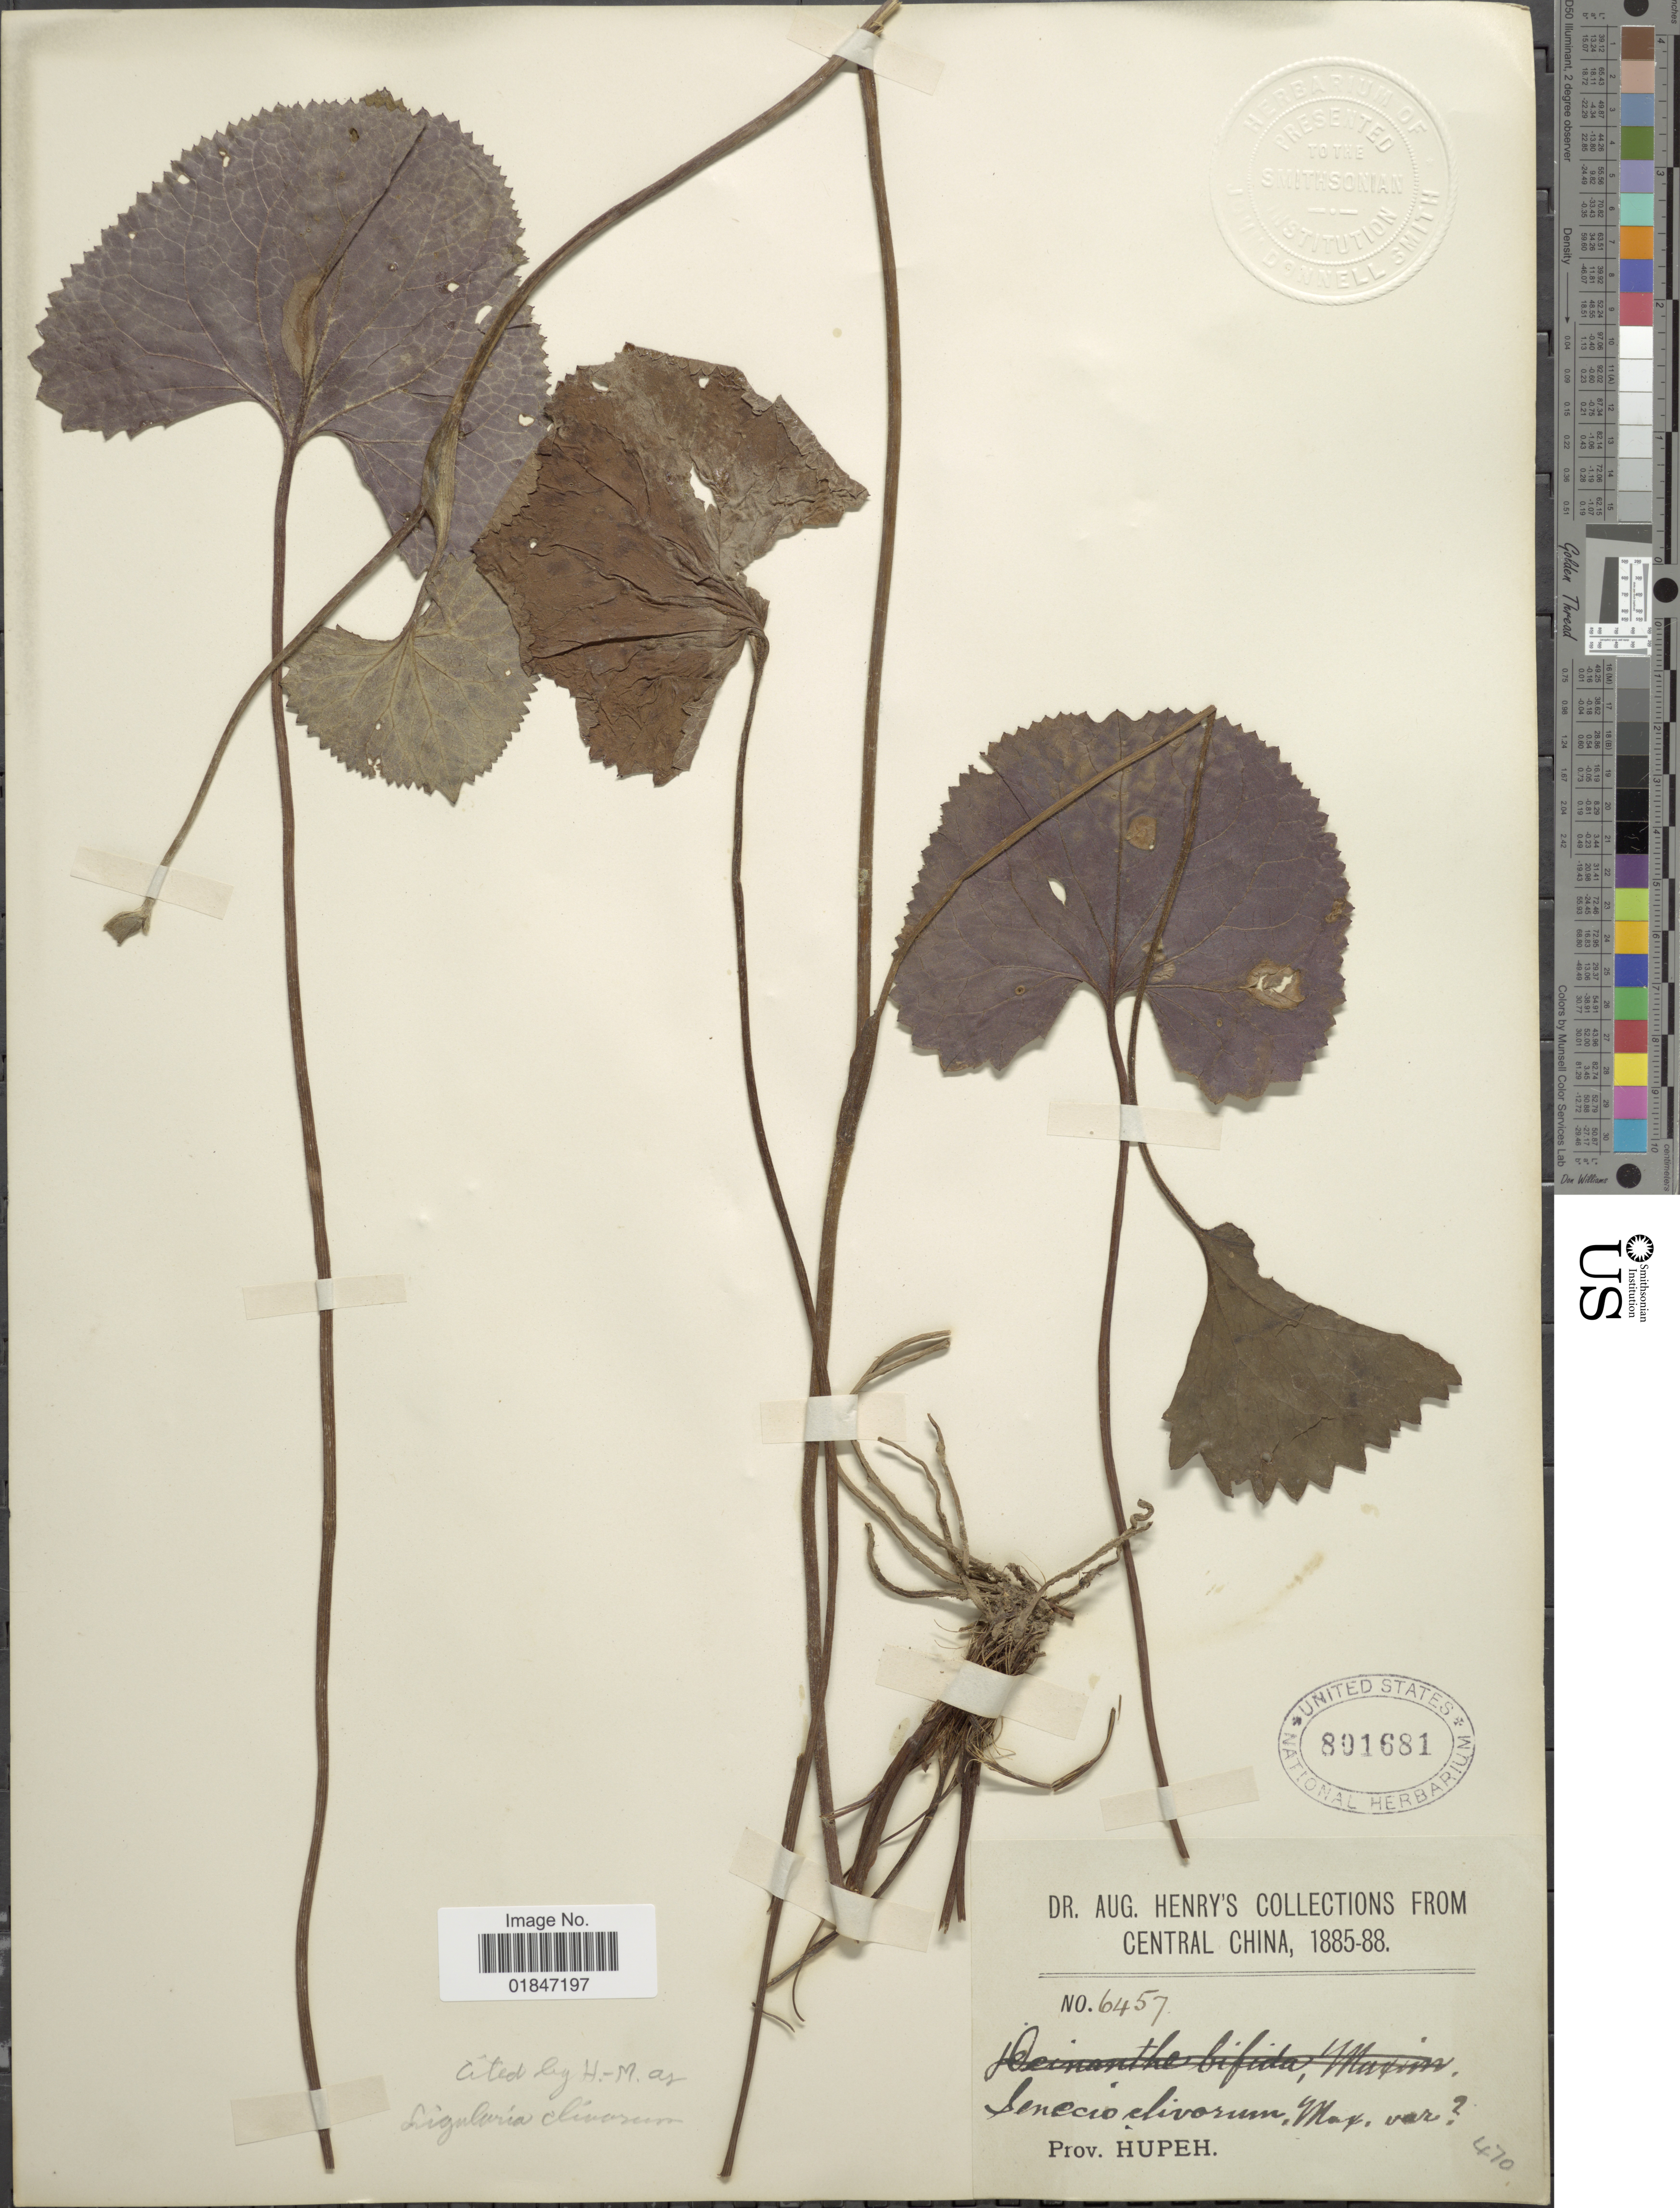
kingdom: Plantae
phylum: Tracheophyta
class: Magnoliopsida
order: Asterales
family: Asteraceae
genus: Ligularia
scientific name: Ligularia dentata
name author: (A. Gray) H. Hara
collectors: A. Henry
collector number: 6457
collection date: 1885/1888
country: China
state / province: Hubei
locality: Prov. Hupeh, Central China.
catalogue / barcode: US 801681